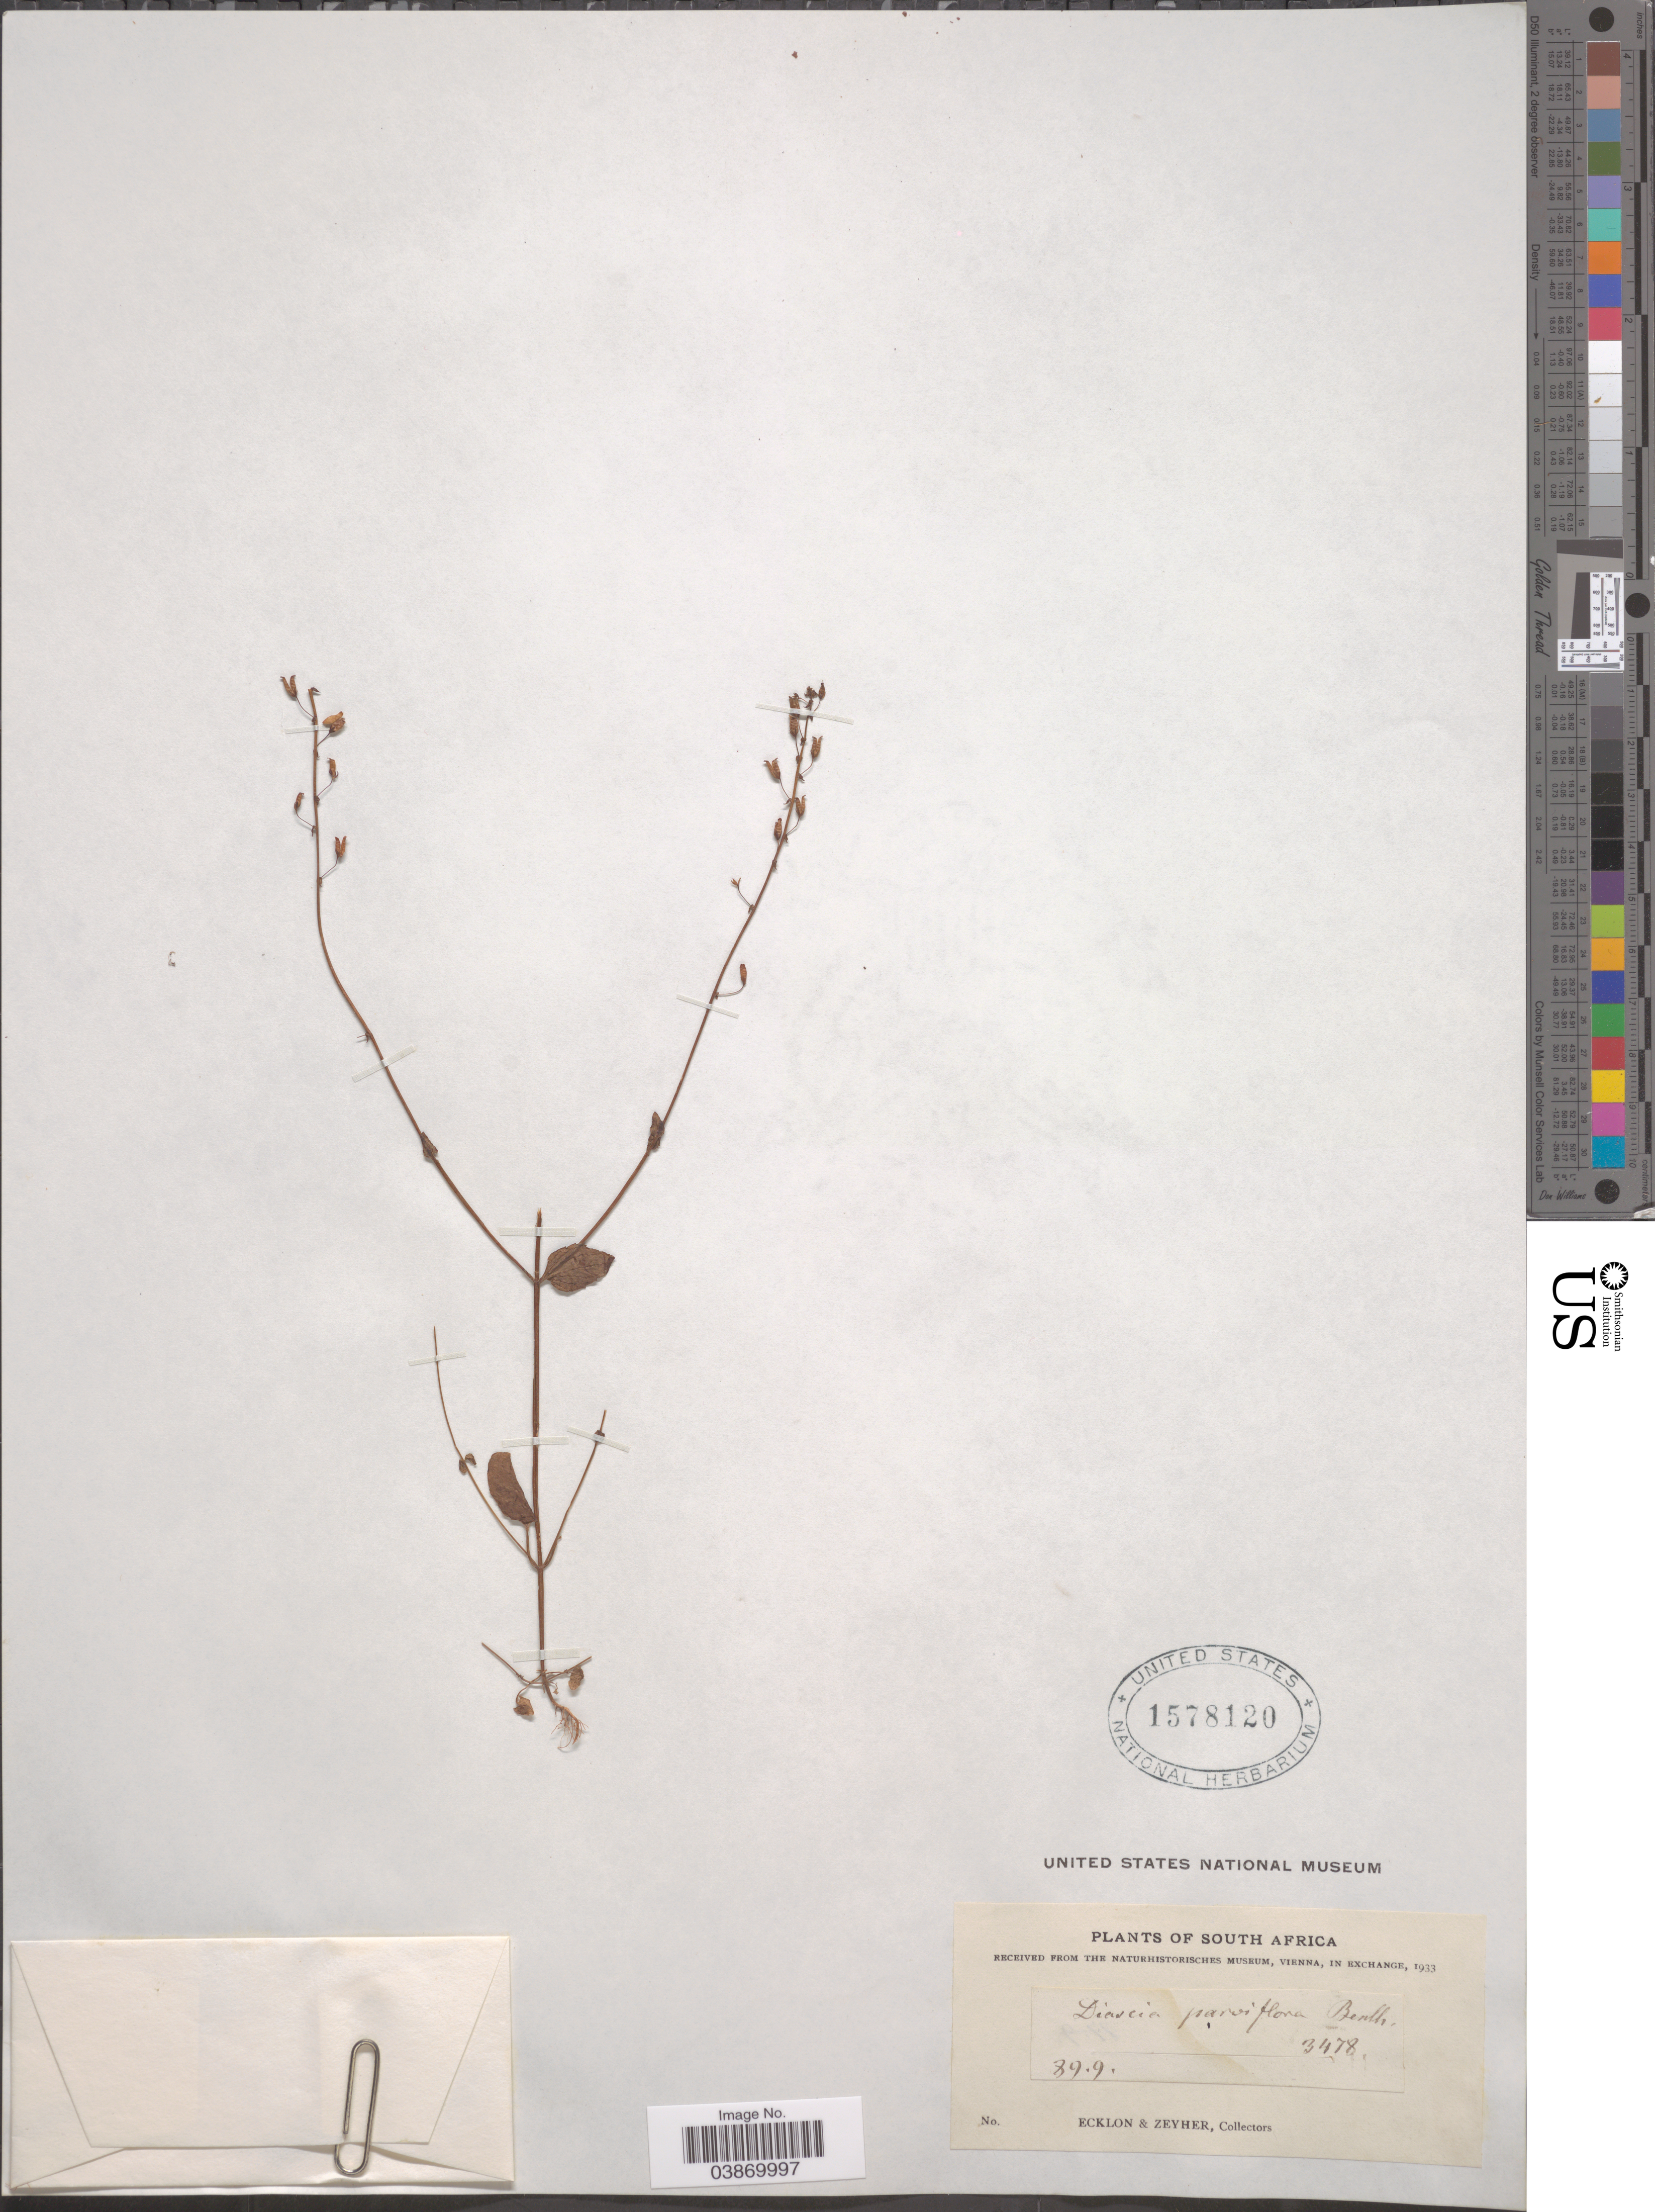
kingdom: Plantae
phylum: Tracheophyta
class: Magnoliopsida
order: Lamiales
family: Scrophulariaceae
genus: Diascia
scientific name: Diascia parviflora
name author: Benth.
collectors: -. Ecklon & -. Zeyher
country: South Africa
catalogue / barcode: US 1578120